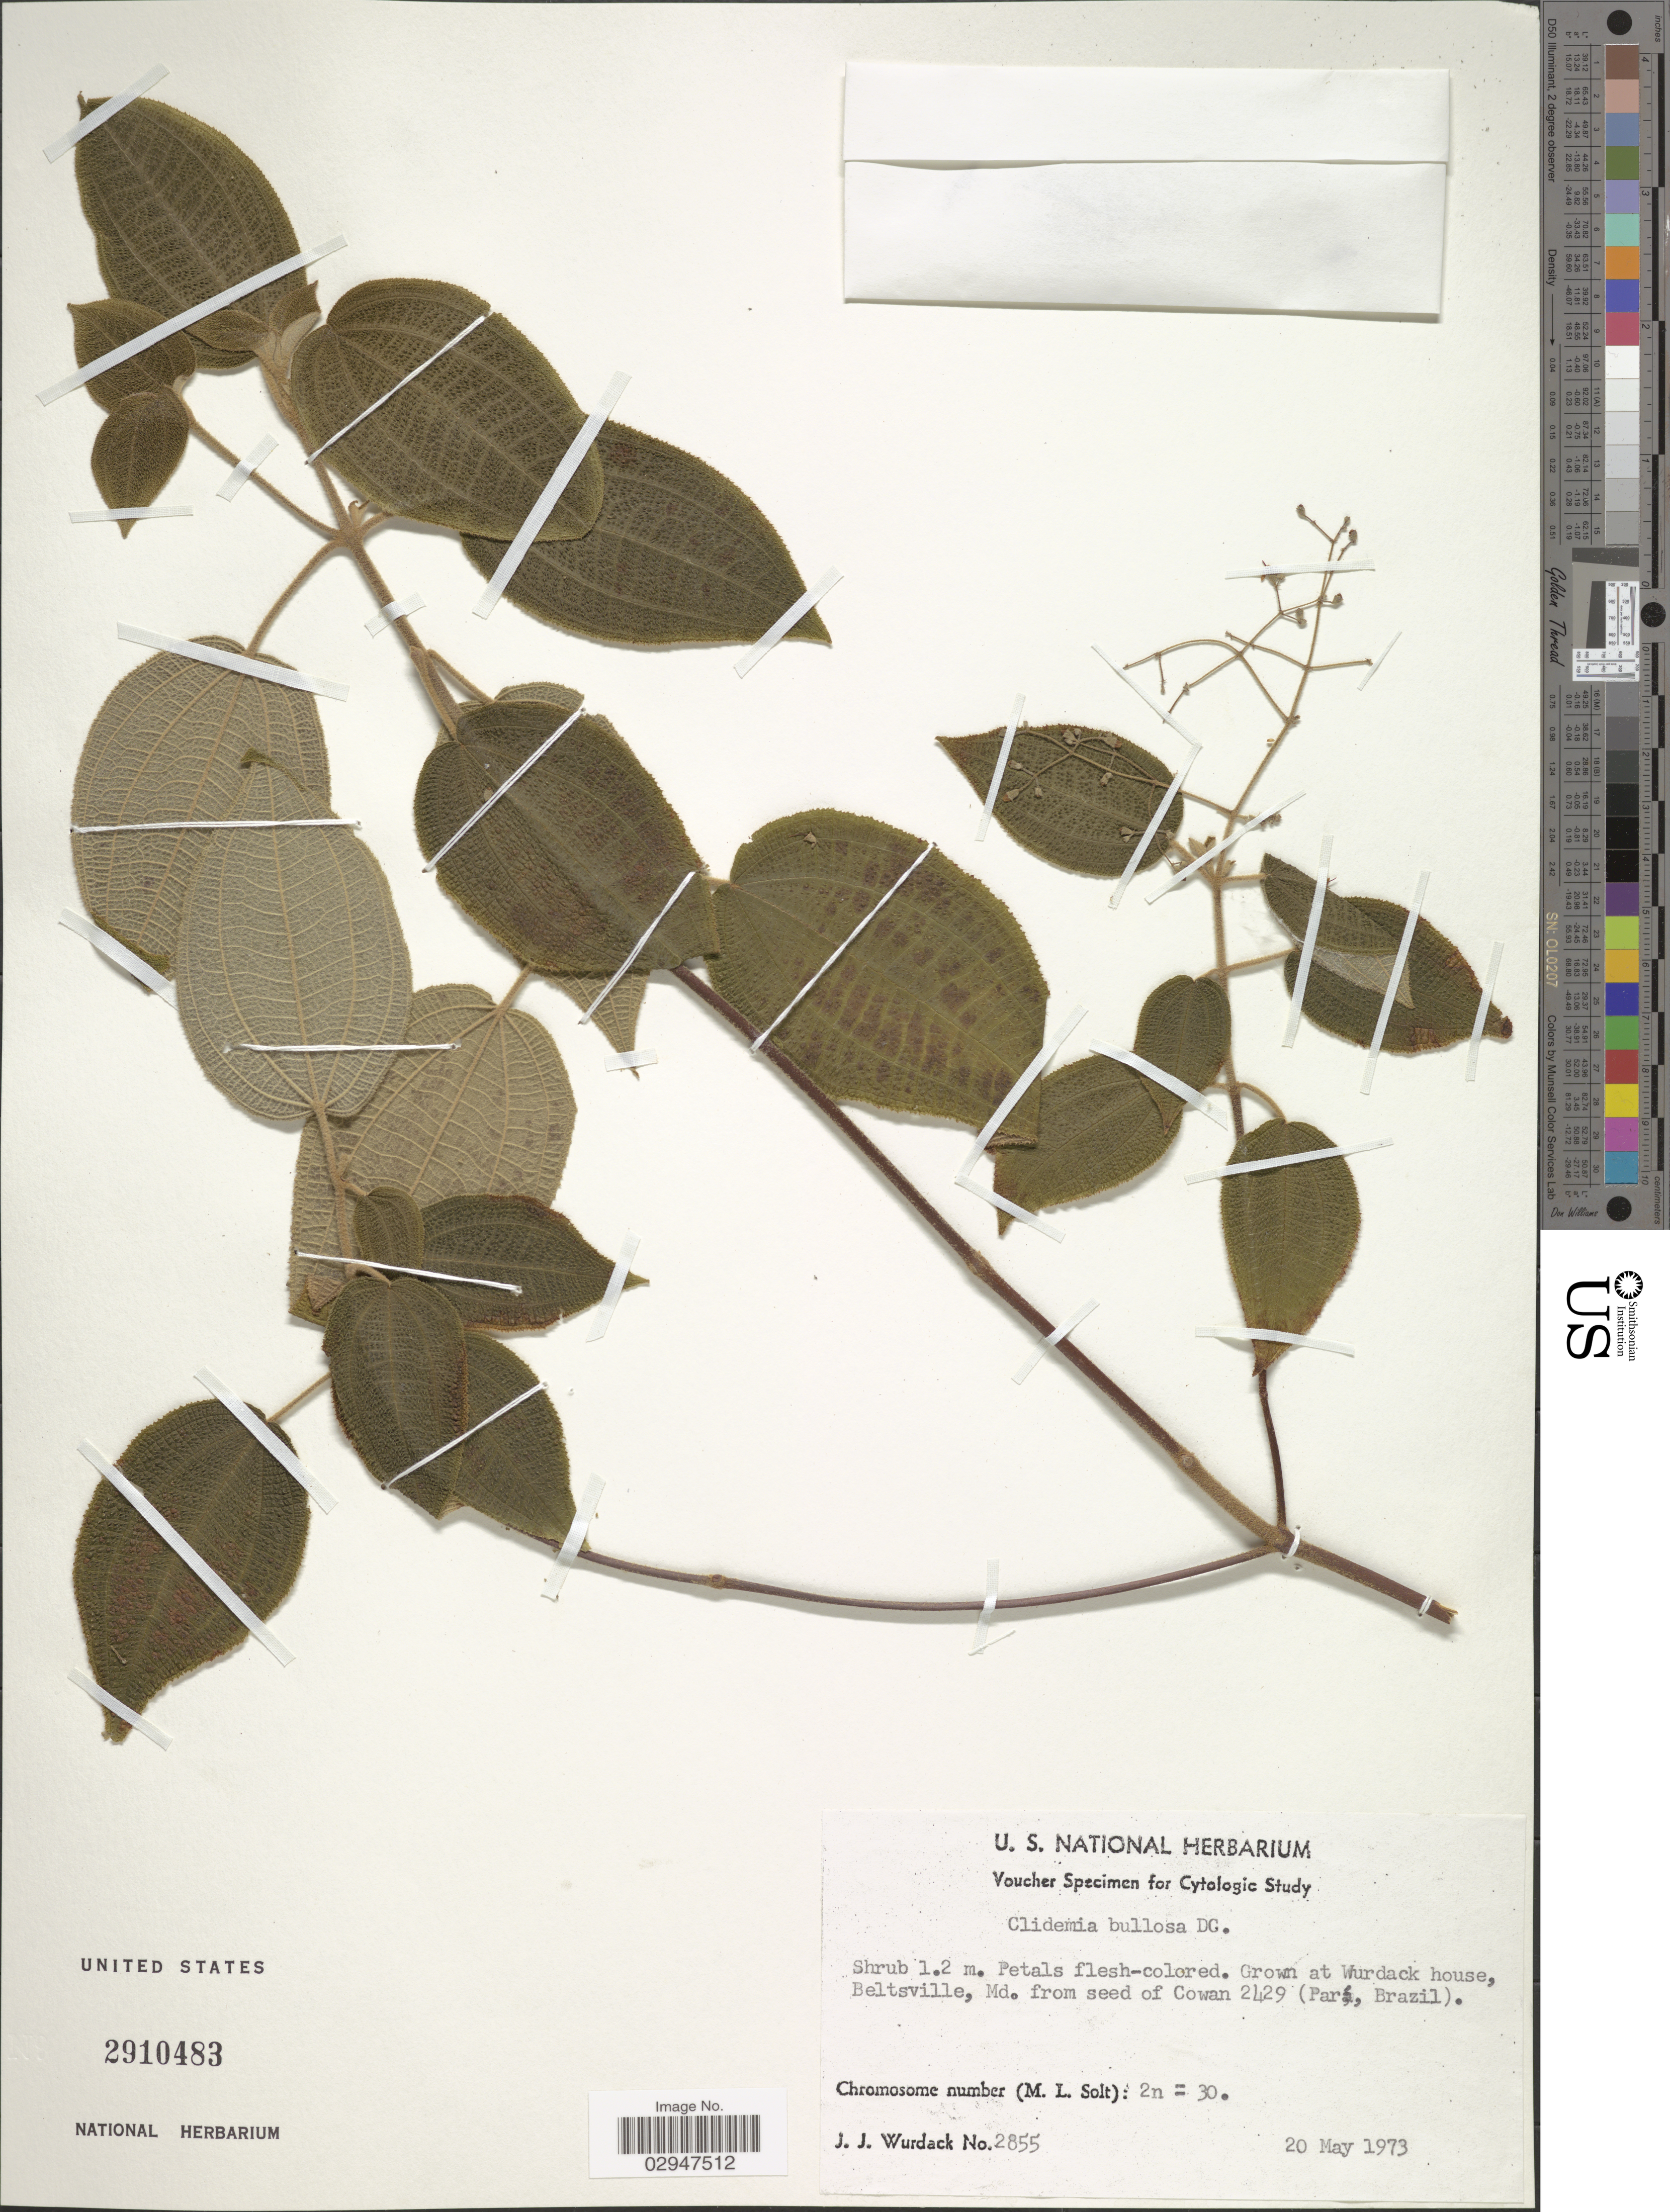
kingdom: Plantae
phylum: Tracheophyta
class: Magnoliopsida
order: Myrtales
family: Melastomataceae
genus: Clidemia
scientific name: Clidemia bullosa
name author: DC.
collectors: J. J. Wurdack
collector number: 2855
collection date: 1973-05-20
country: United States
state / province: Maryland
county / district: Prince George's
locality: Wurdack house, Beltsville, Md.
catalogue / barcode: US 2910483